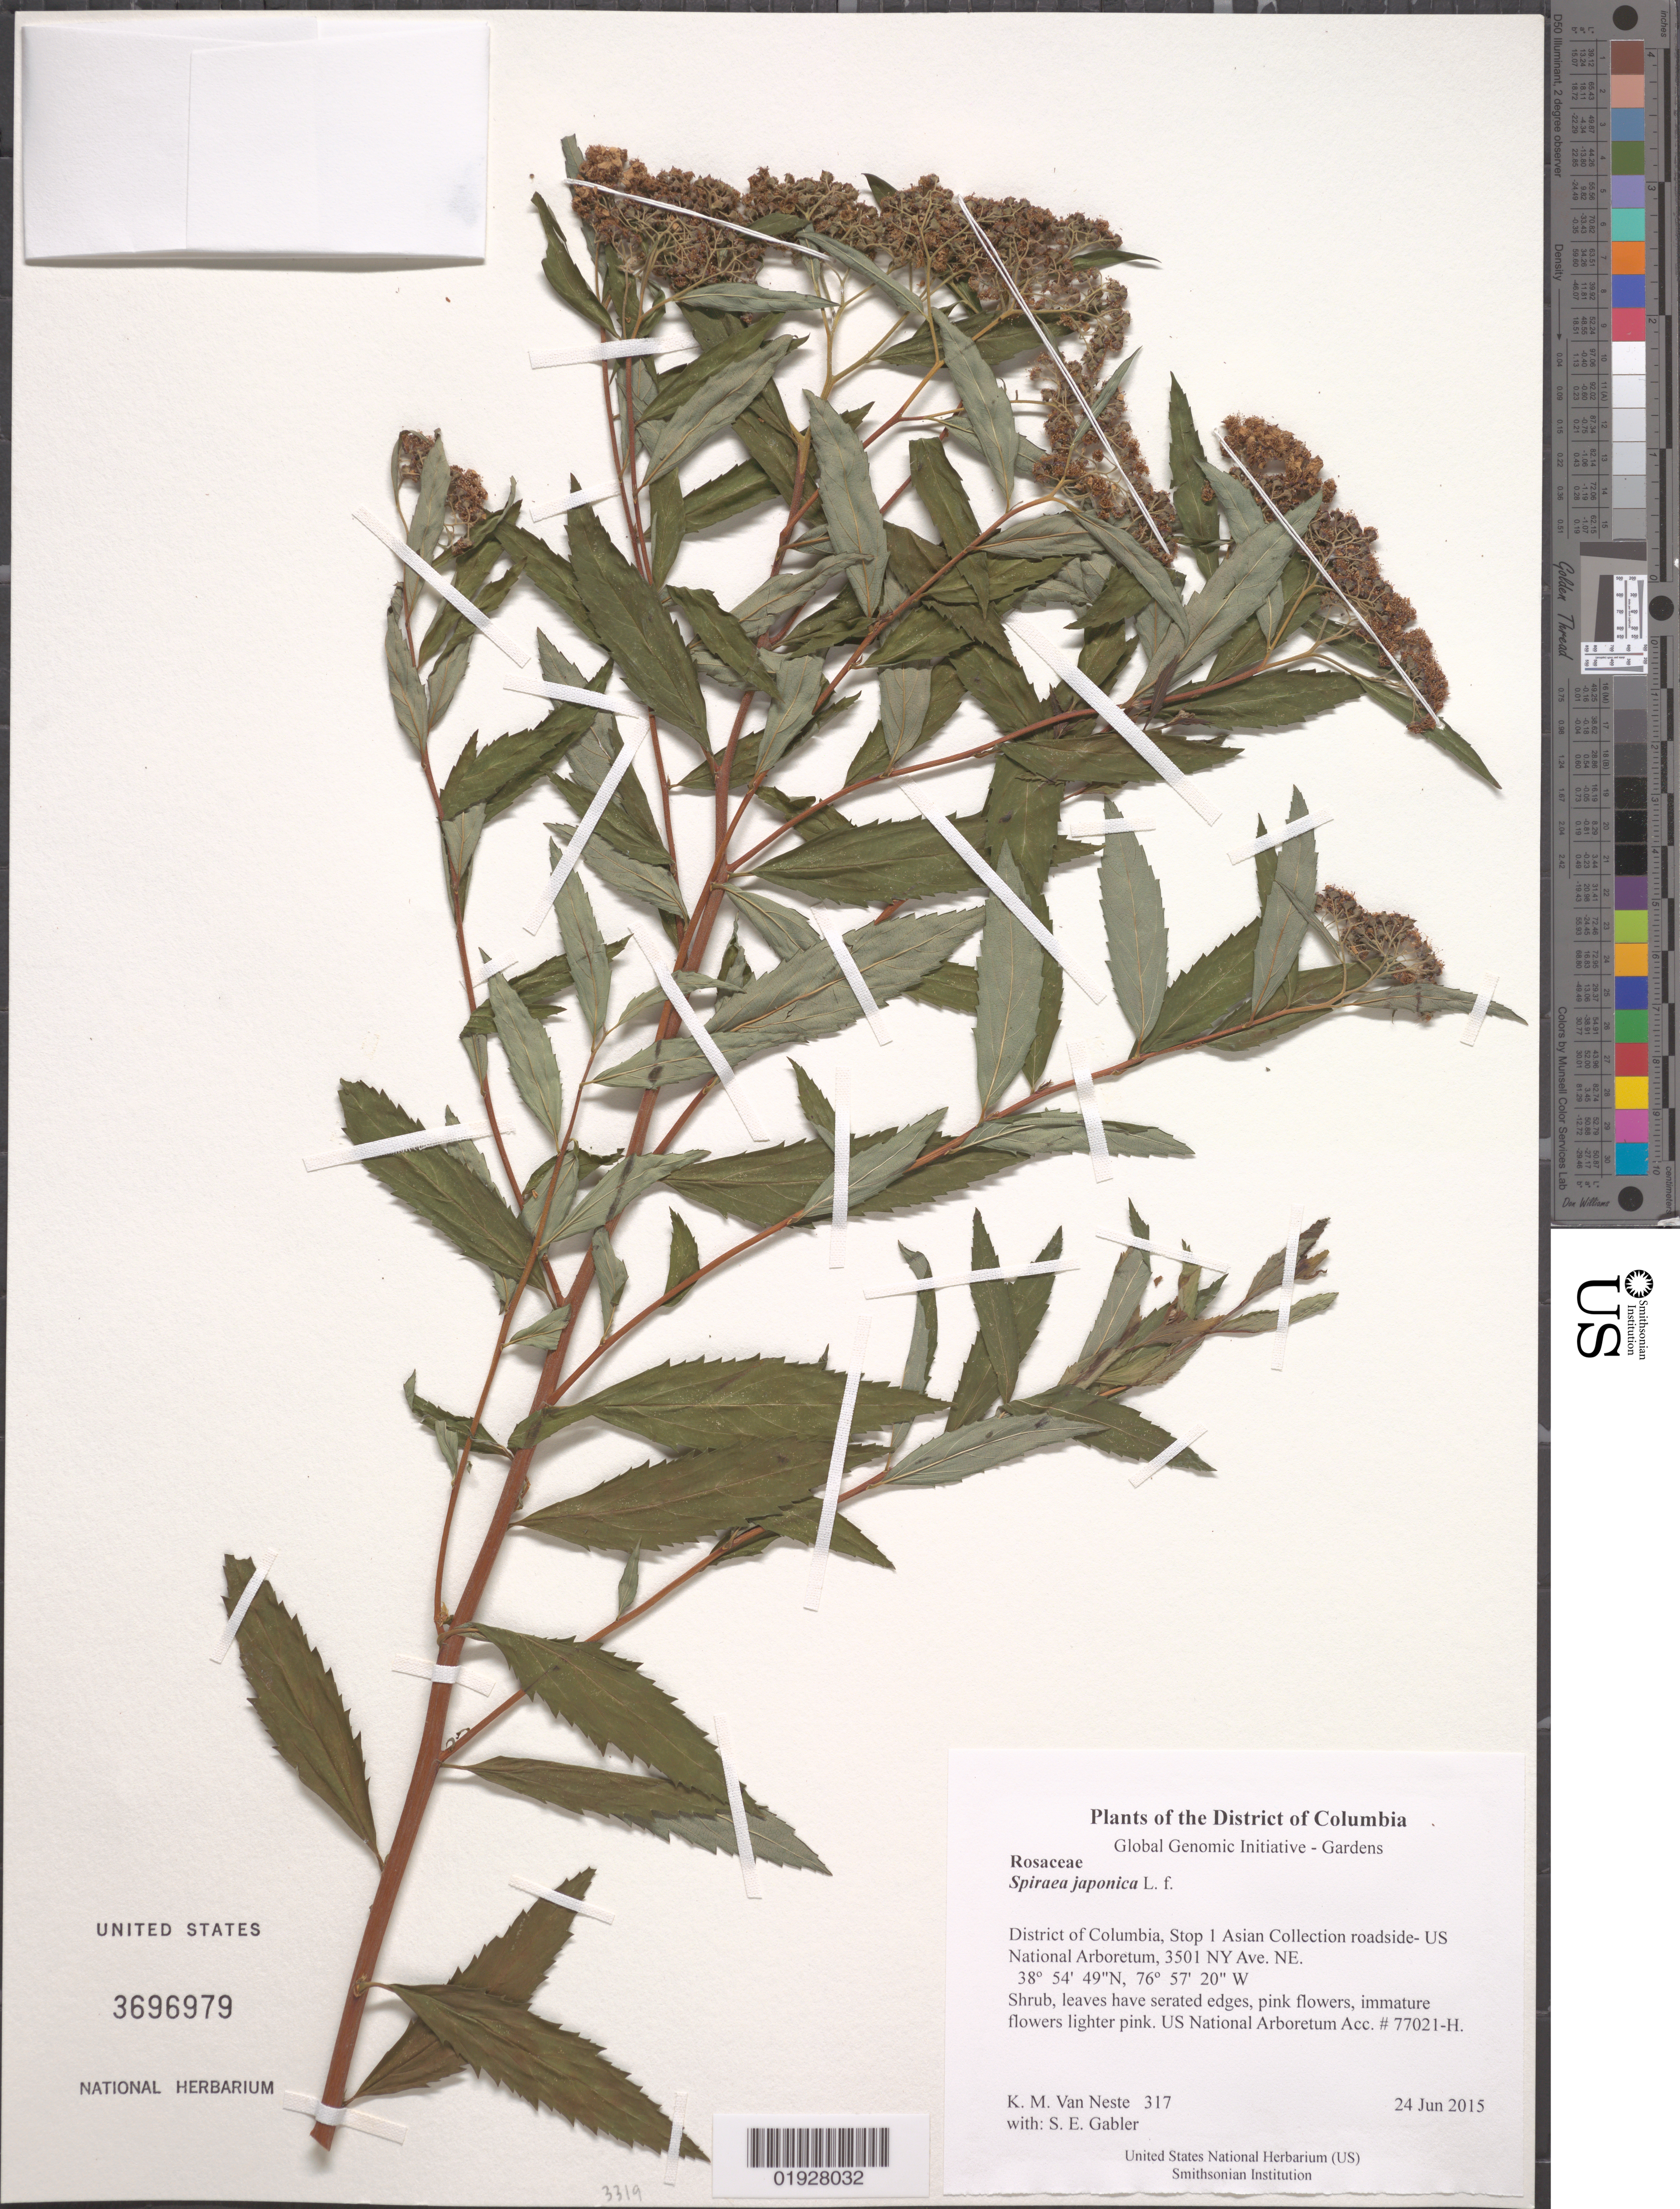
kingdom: Plantae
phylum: Tracheophyta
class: Magnoliopsida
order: Rosales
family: Rosaceae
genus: Spiraea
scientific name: Spiraea japonica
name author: L. f.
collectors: K. M. Van Neste & S. E. Gabler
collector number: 317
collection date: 2015-06-24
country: United States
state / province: District of Columbia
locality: Stop 1 Asian Collection roadside- US National Arboretum, 3501 NY Ave. NE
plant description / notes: USNA accession number: 77021 Plant received 8-Jun-07 by Homestead Growers, P.O. Box 189, Davidson, MD 21035, United States. Provenance Code: G Provenance: from a cultivated plant not of known wild origin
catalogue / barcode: US 3696979